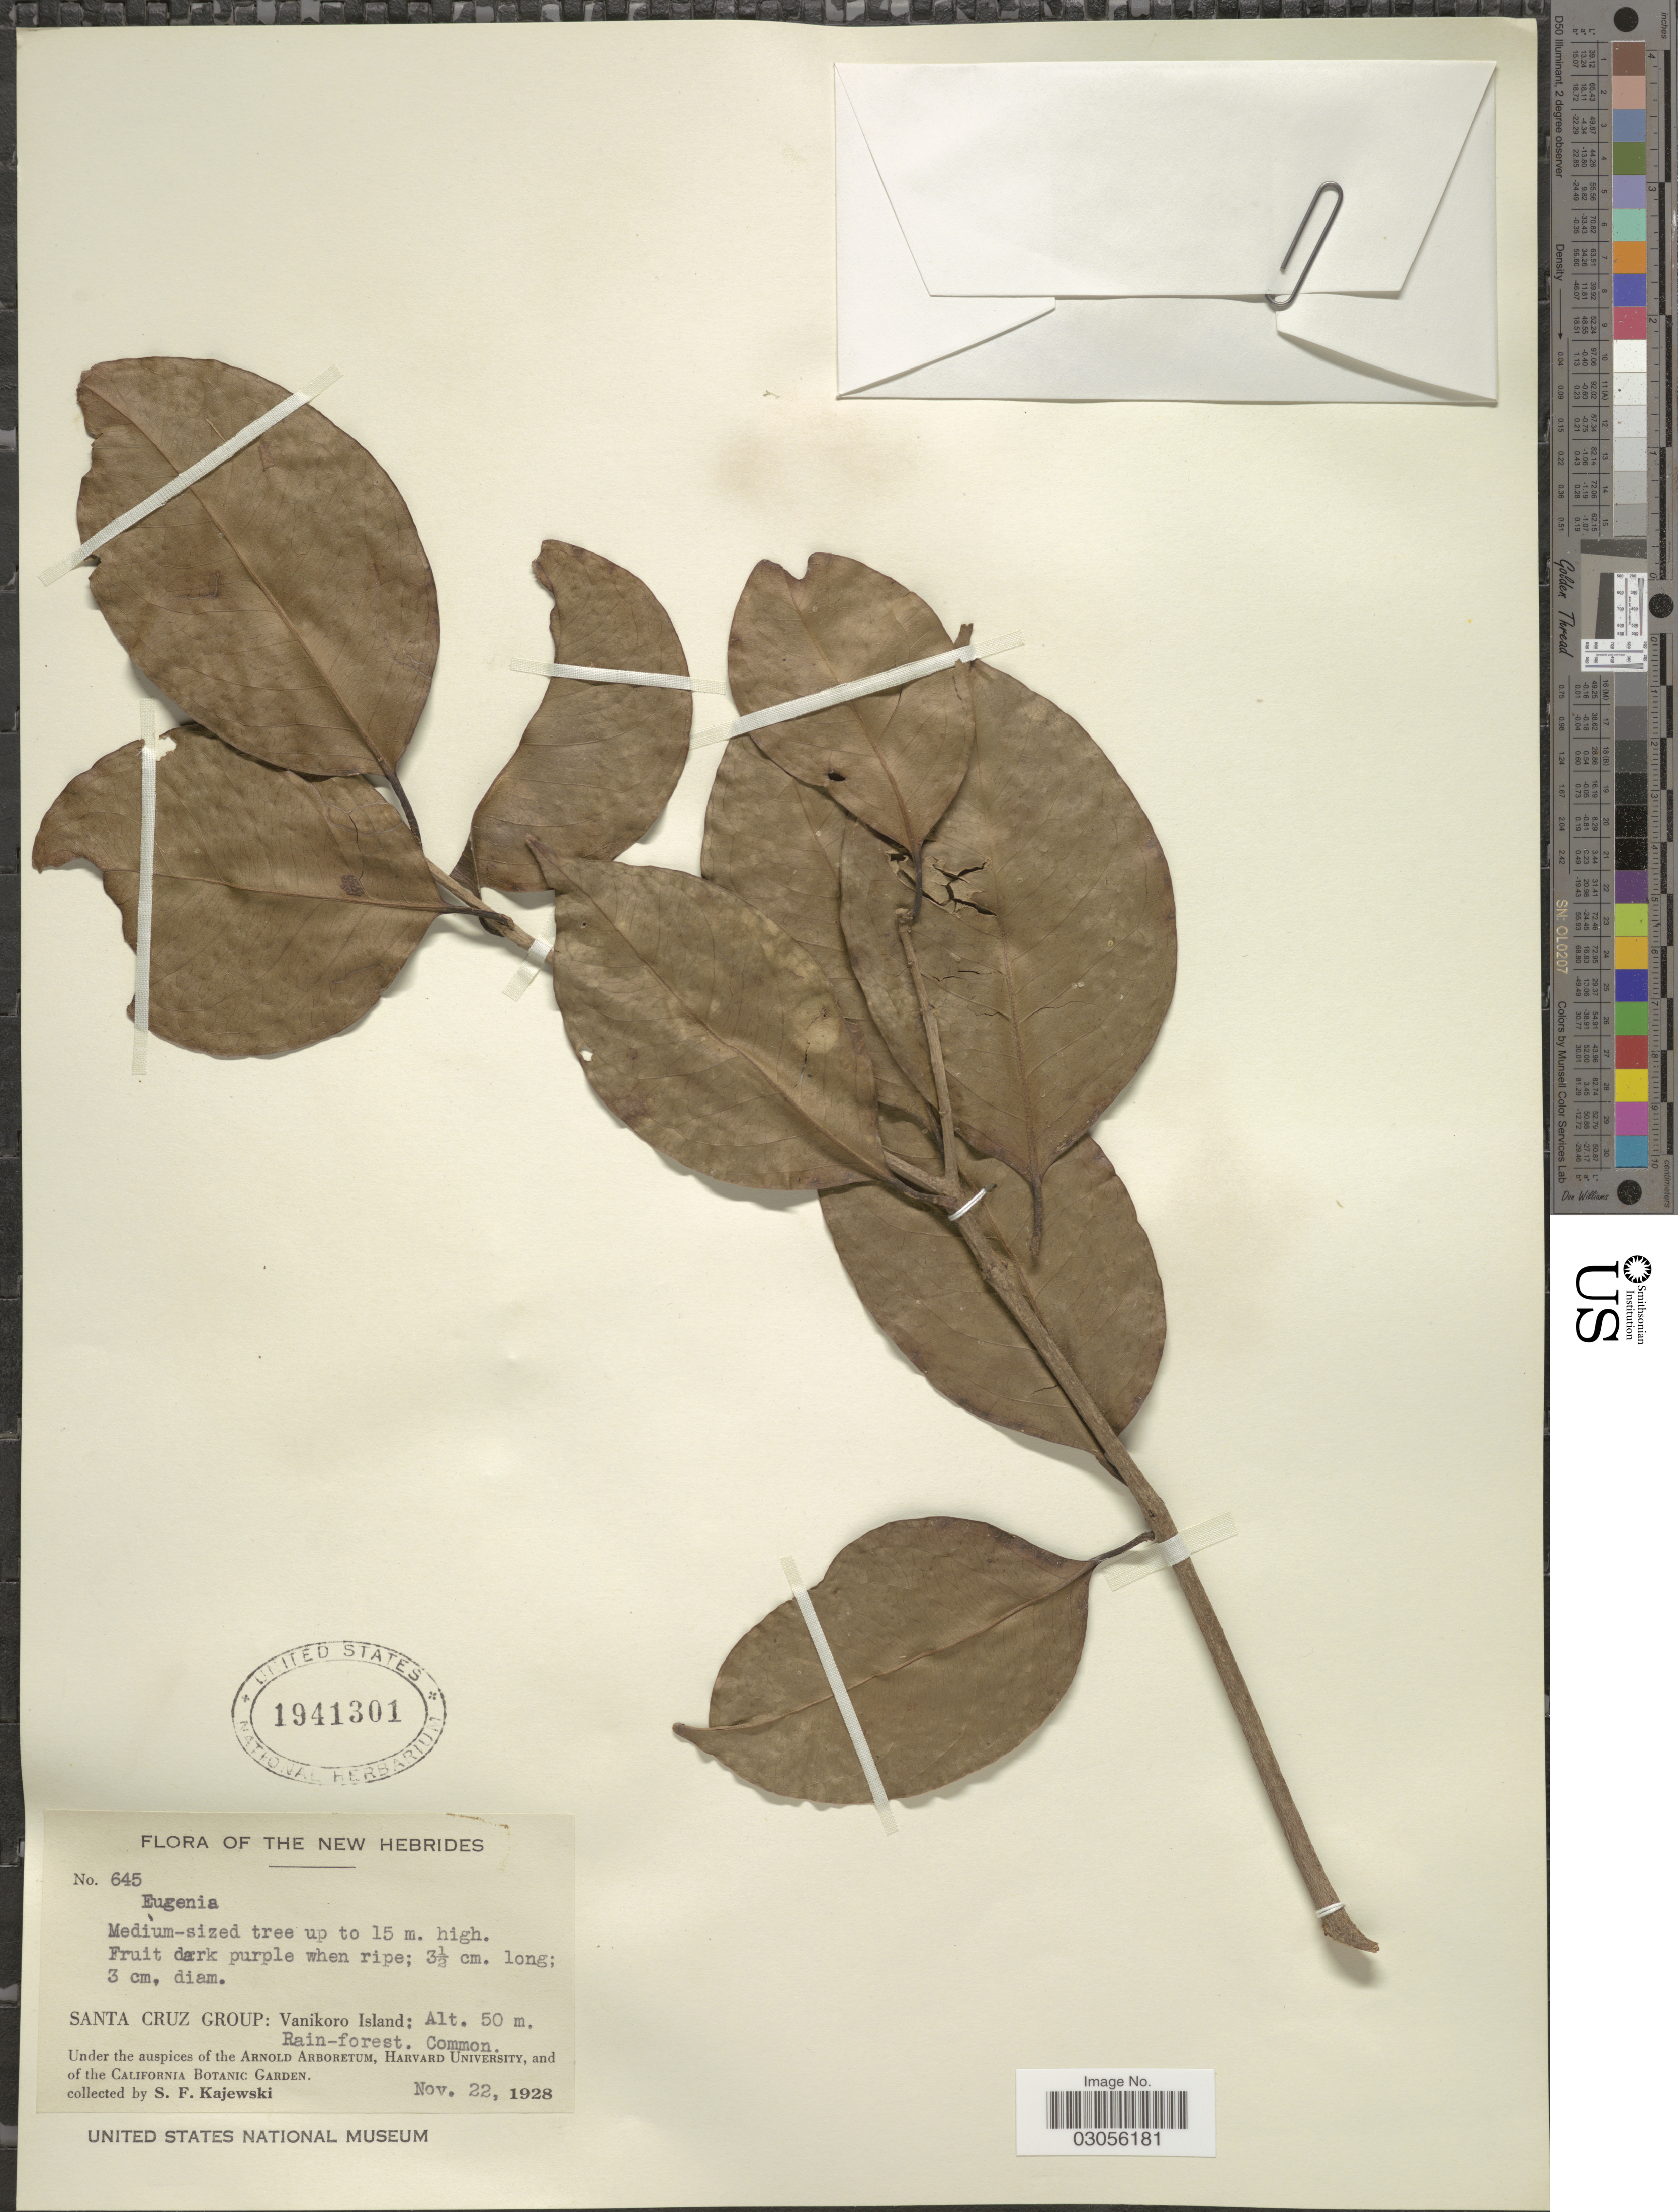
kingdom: Plantae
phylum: Tracheophyta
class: Magnoliopsida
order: Myrtales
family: Myrtaceae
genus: Eugenia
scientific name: Eugenia sp.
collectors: S. Kajewski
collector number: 645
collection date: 1928-11-22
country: Vanuatu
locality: New Hebrides. Santa Cruz Group: Vanikoro Island.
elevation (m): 50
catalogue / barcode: US 1941301